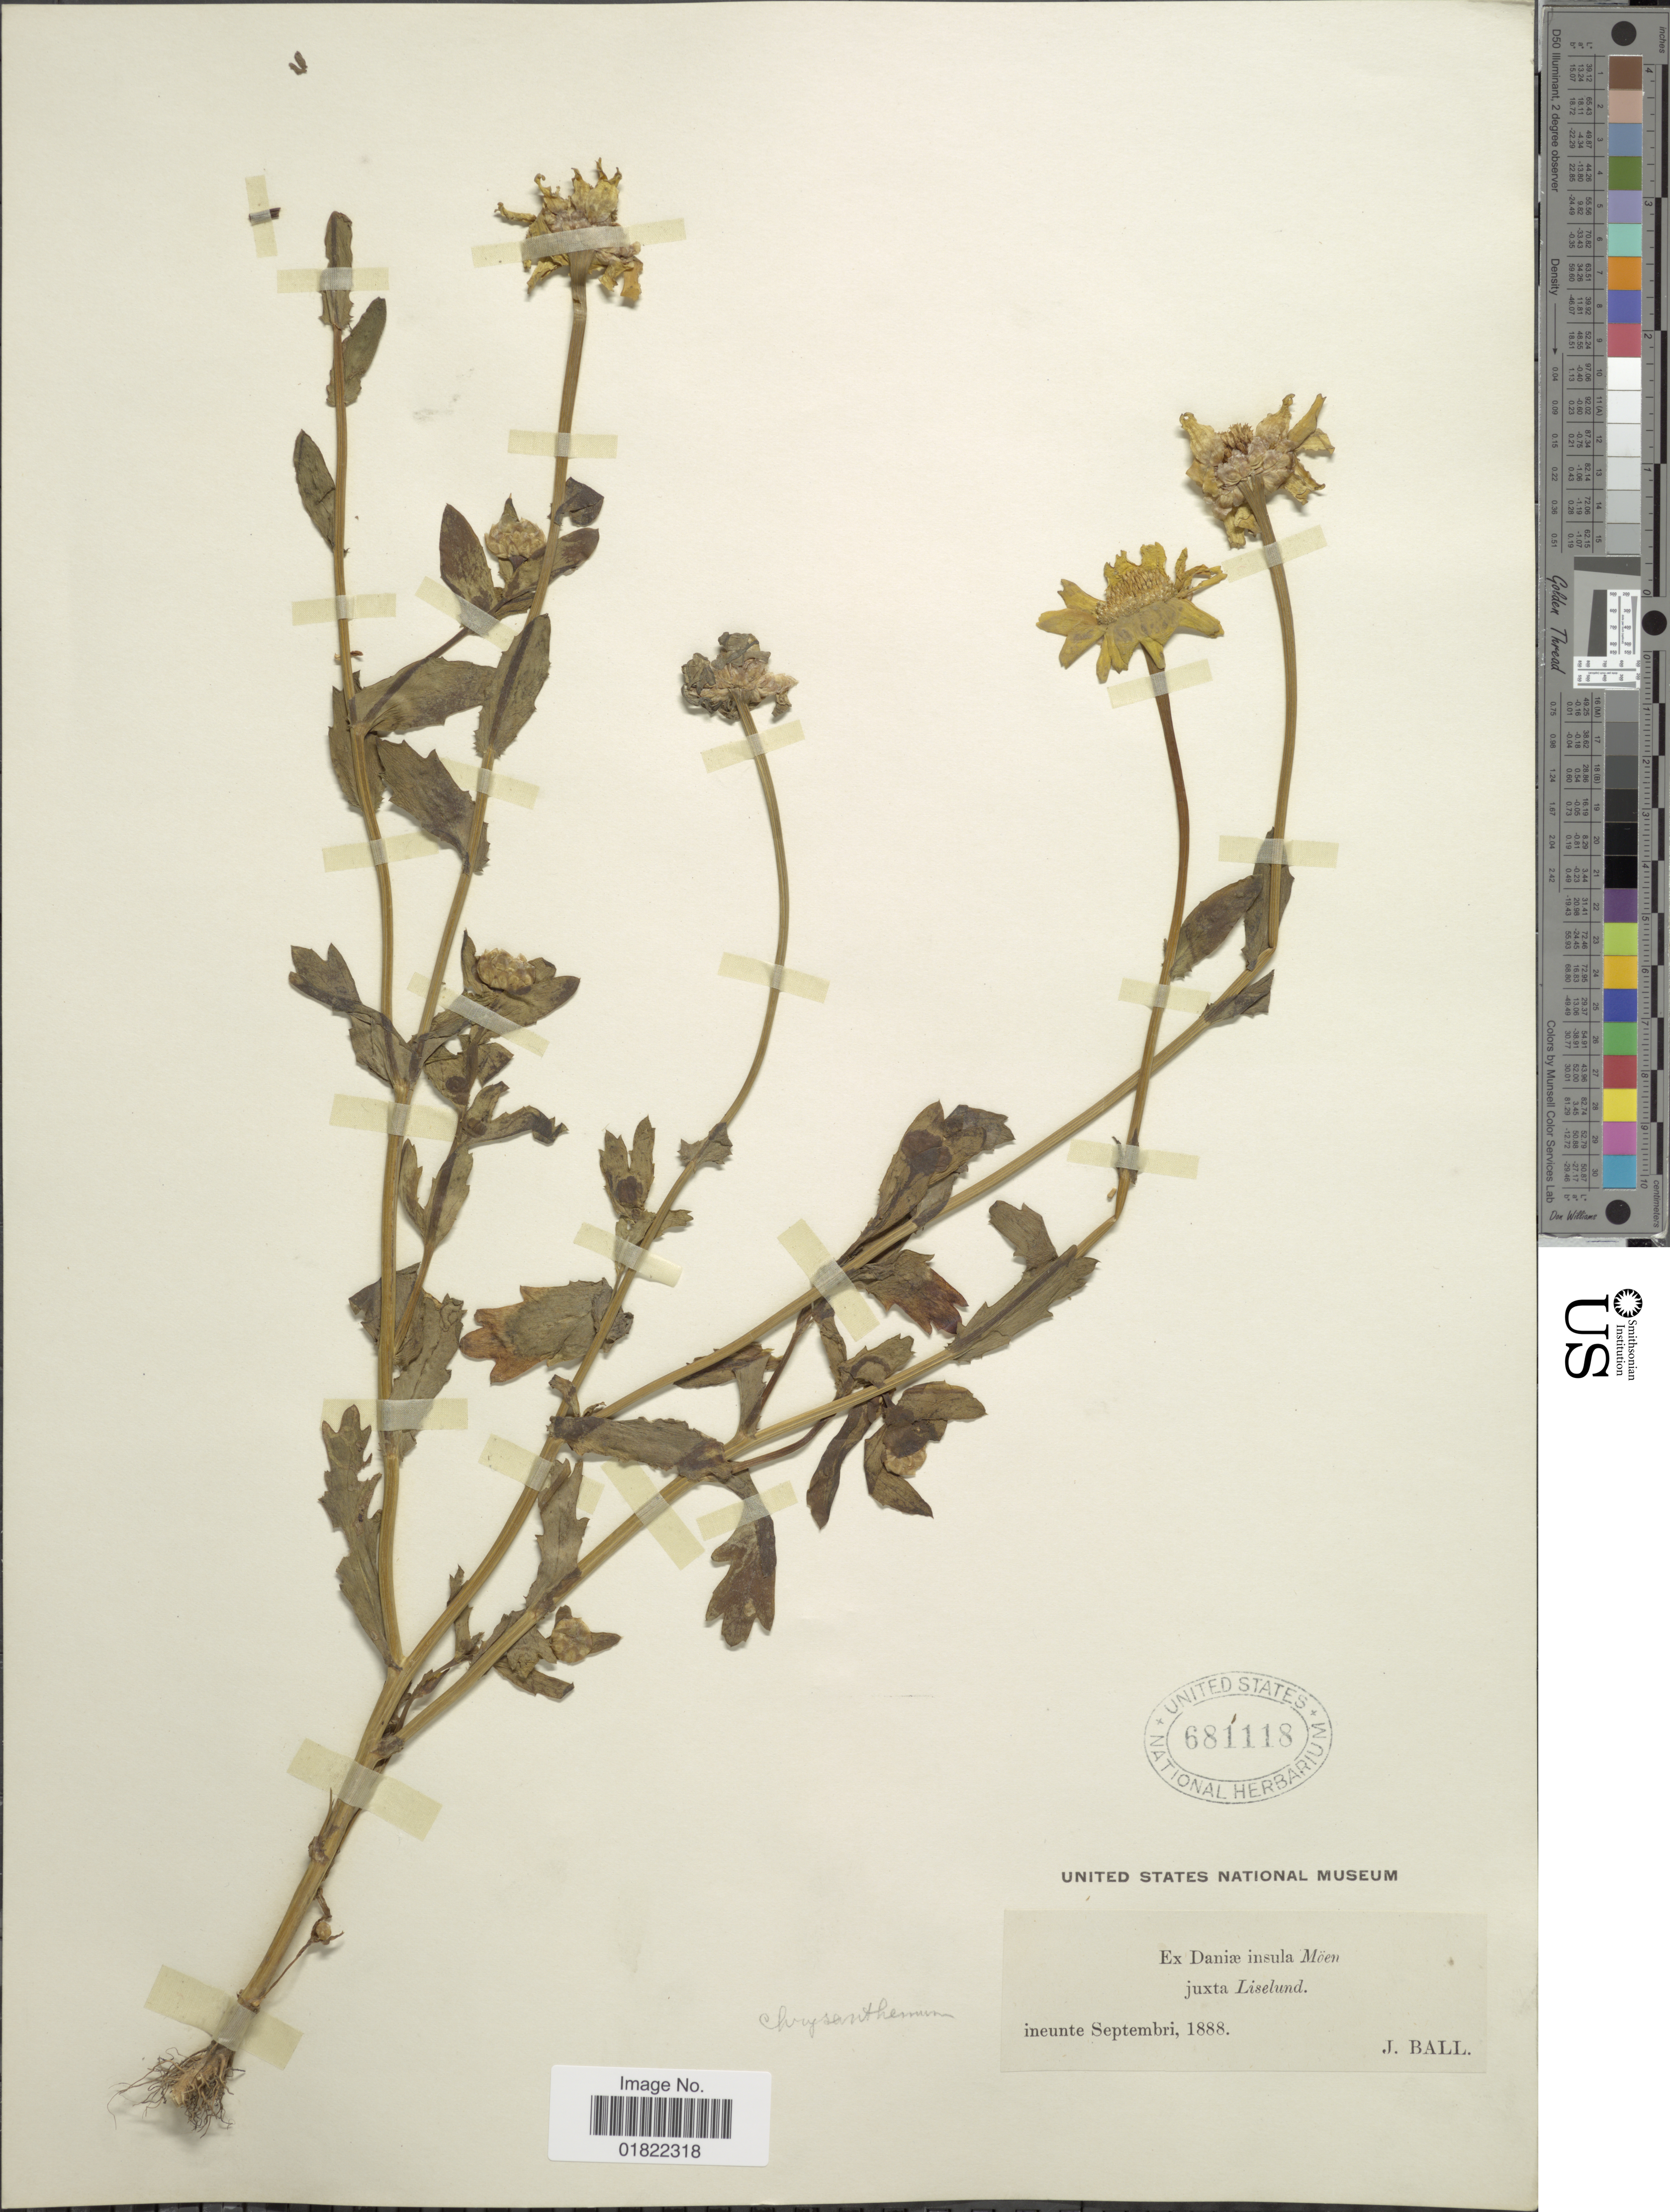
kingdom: Plantae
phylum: Tracheophyta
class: Magnoliopsida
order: Asterales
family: Asteraceae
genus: Chrysanthemum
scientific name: Chrysanthemum segetum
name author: L.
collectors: J. Ball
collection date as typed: ineunte Septembri 1888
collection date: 1888-09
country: Denmark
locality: Juxta Liselund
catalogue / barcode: US 681118